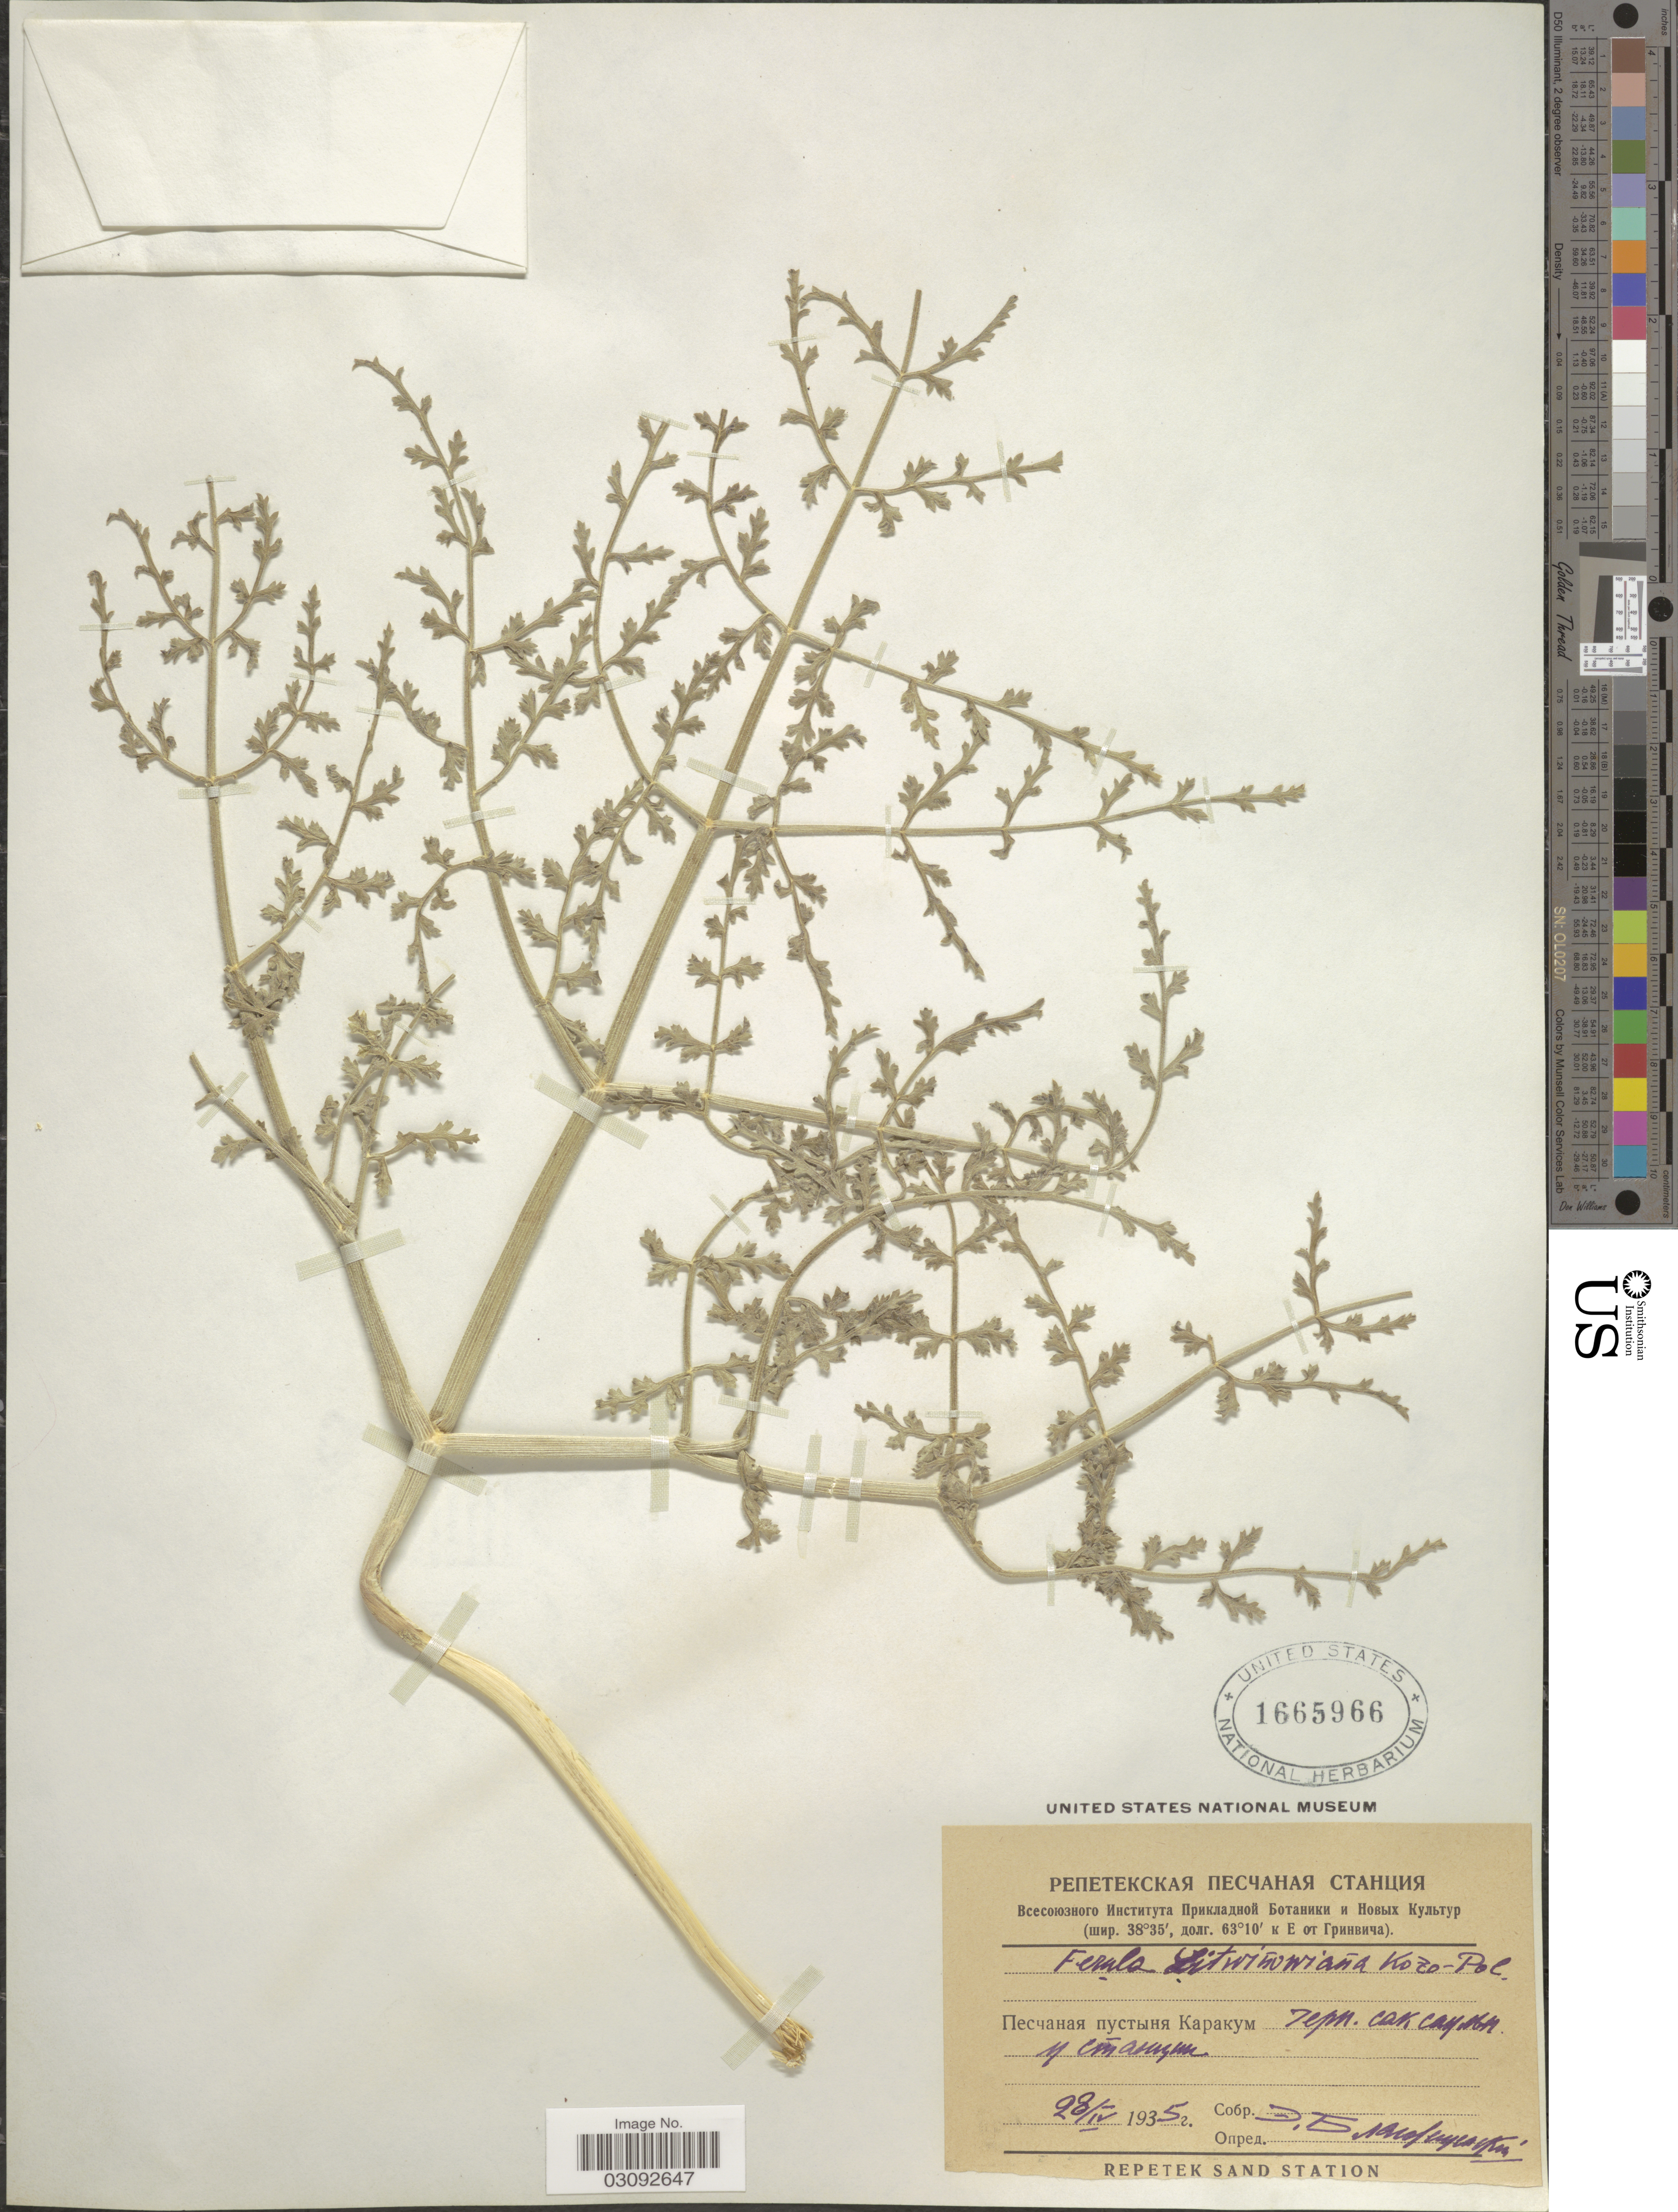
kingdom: Plantae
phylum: Tracheophyta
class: Magnoliopsida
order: Apiales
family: Apiaceae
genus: Ferula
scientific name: Ferula litwinowiana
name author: Koso-Pol.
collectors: E. Blagoveshensky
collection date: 1935-04-28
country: Turkmenistan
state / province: Lebap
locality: Karakum Desert, Repetek Station.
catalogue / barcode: US 1665966